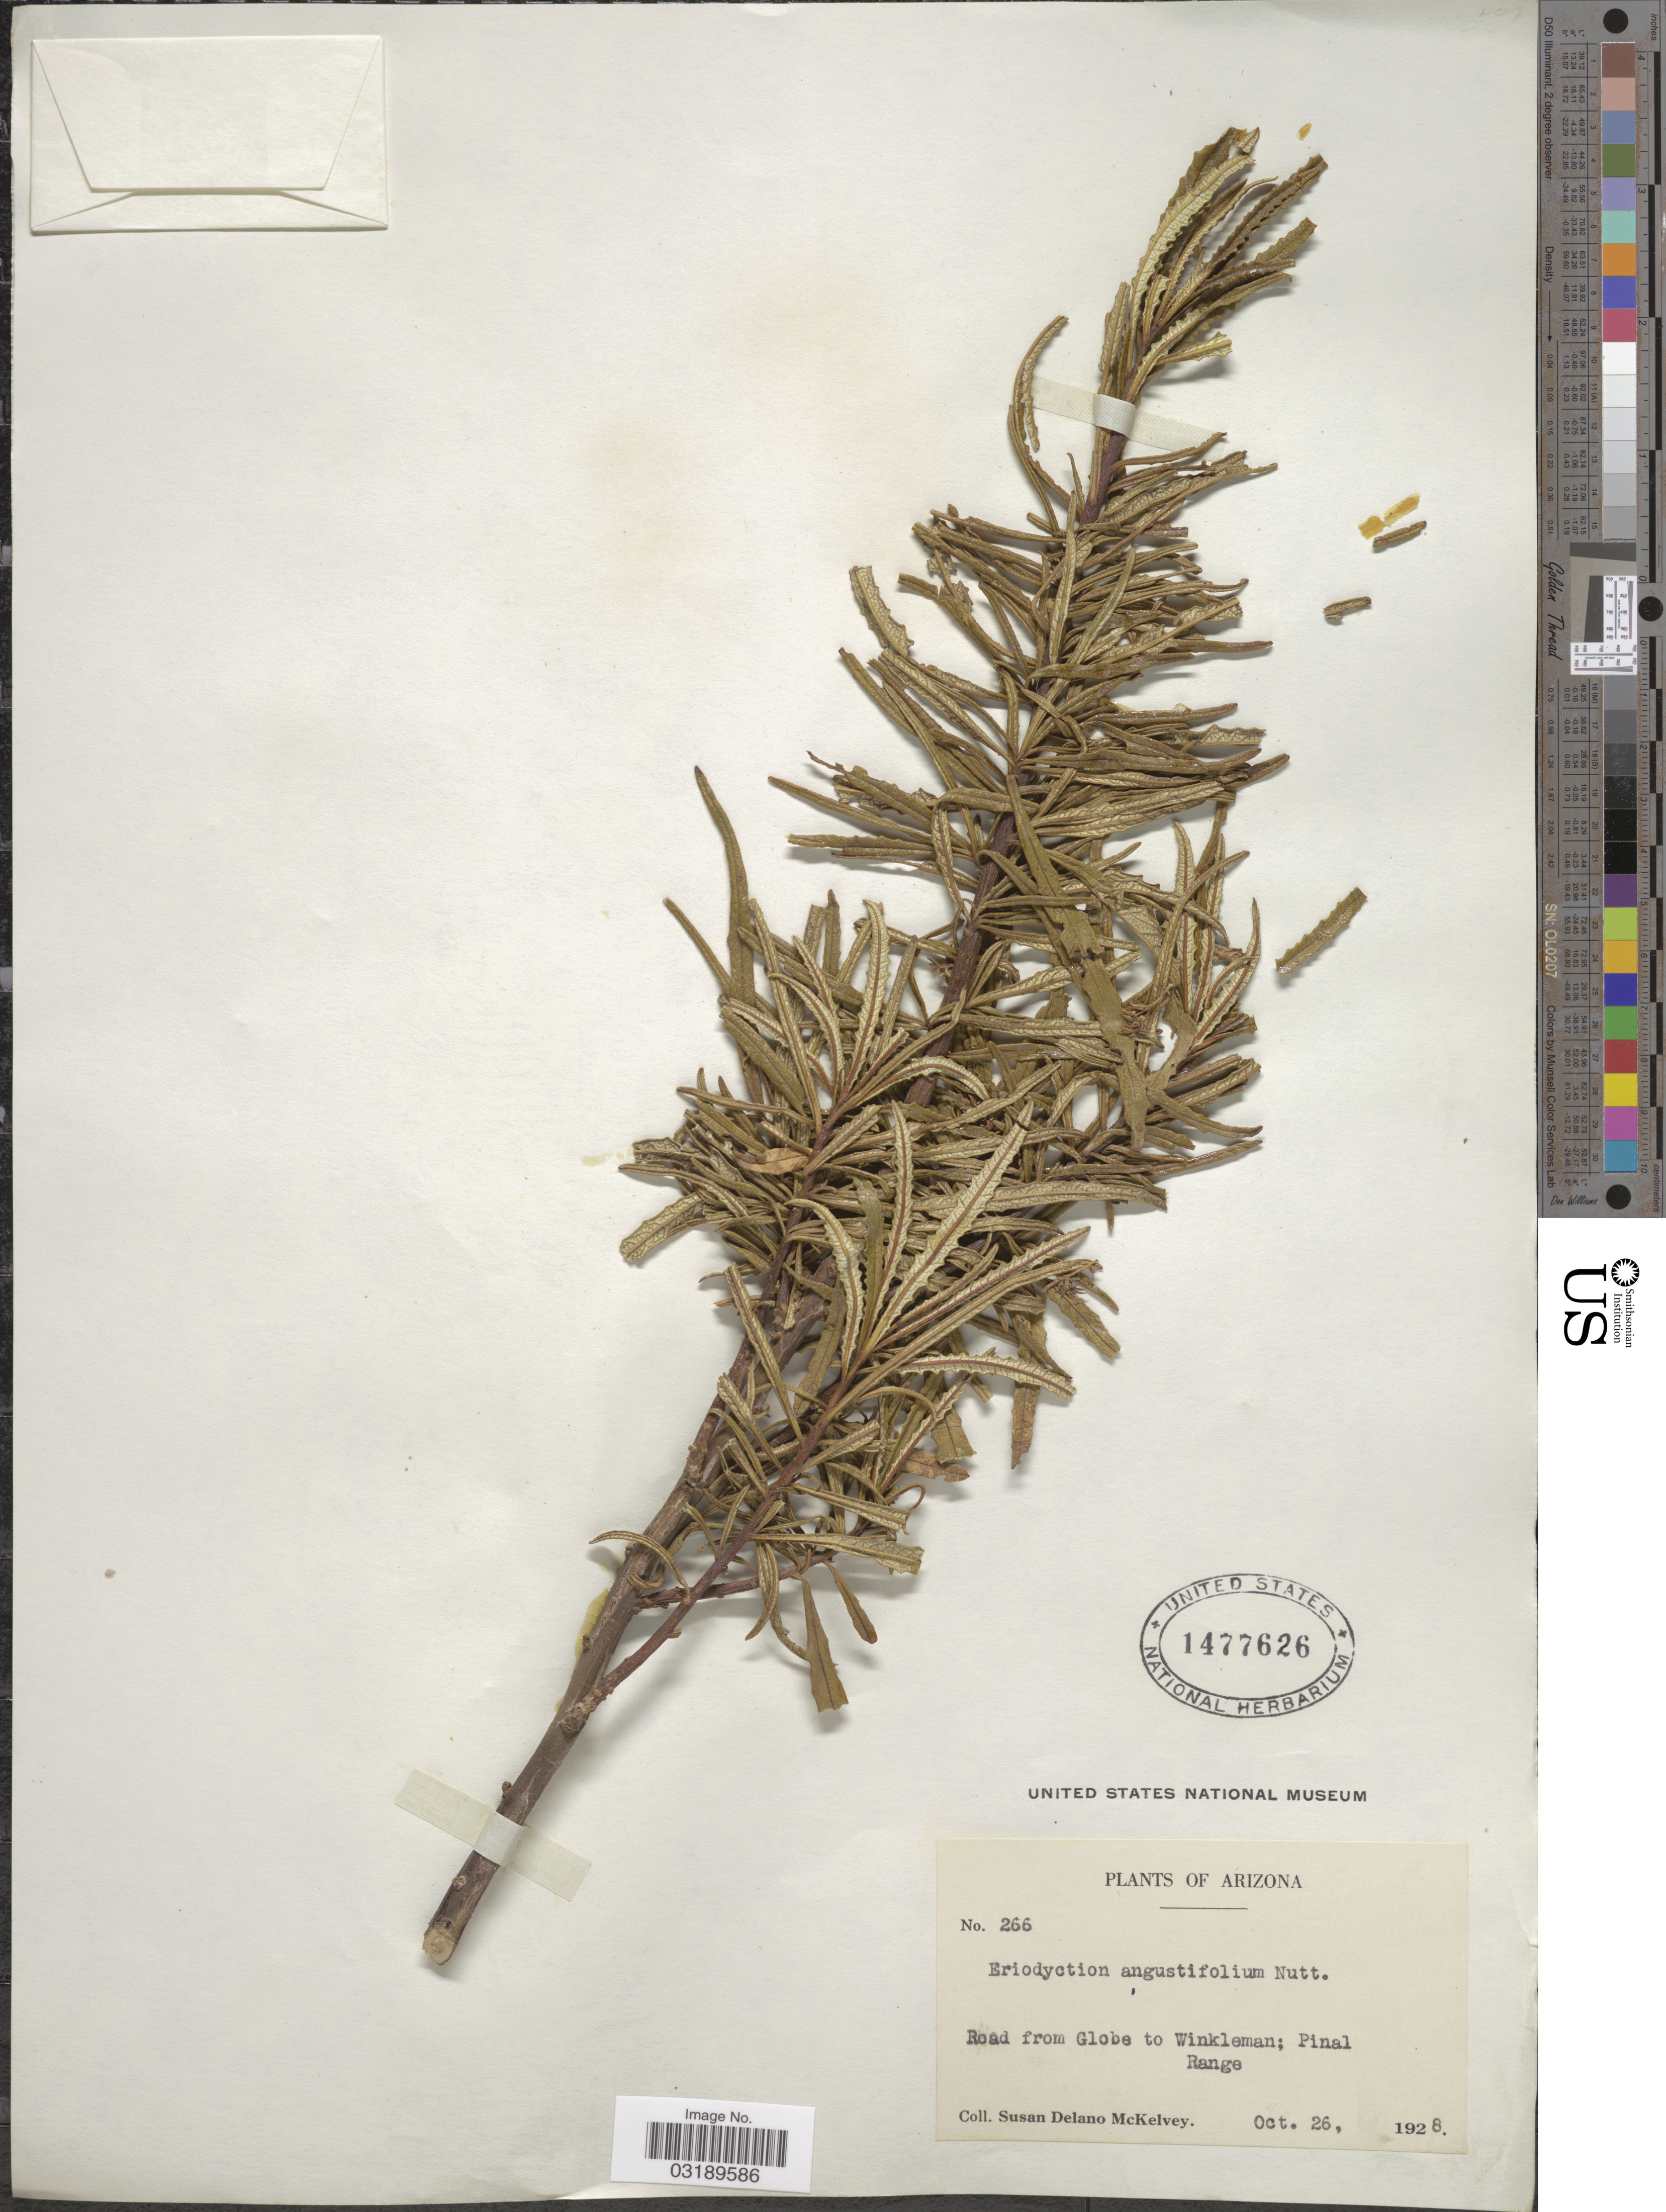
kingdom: Plantae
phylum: Tracheophyta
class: Magnoliopsida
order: Boraginales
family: Namaceae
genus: Eriodictyon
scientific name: Eriodictyon angustifolium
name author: Nutt.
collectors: S. A. McKelvey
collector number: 266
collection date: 1928-10-26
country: United States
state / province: Arizona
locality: Road from Globe to Winkleman; Pinal Range.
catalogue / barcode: US 1477626